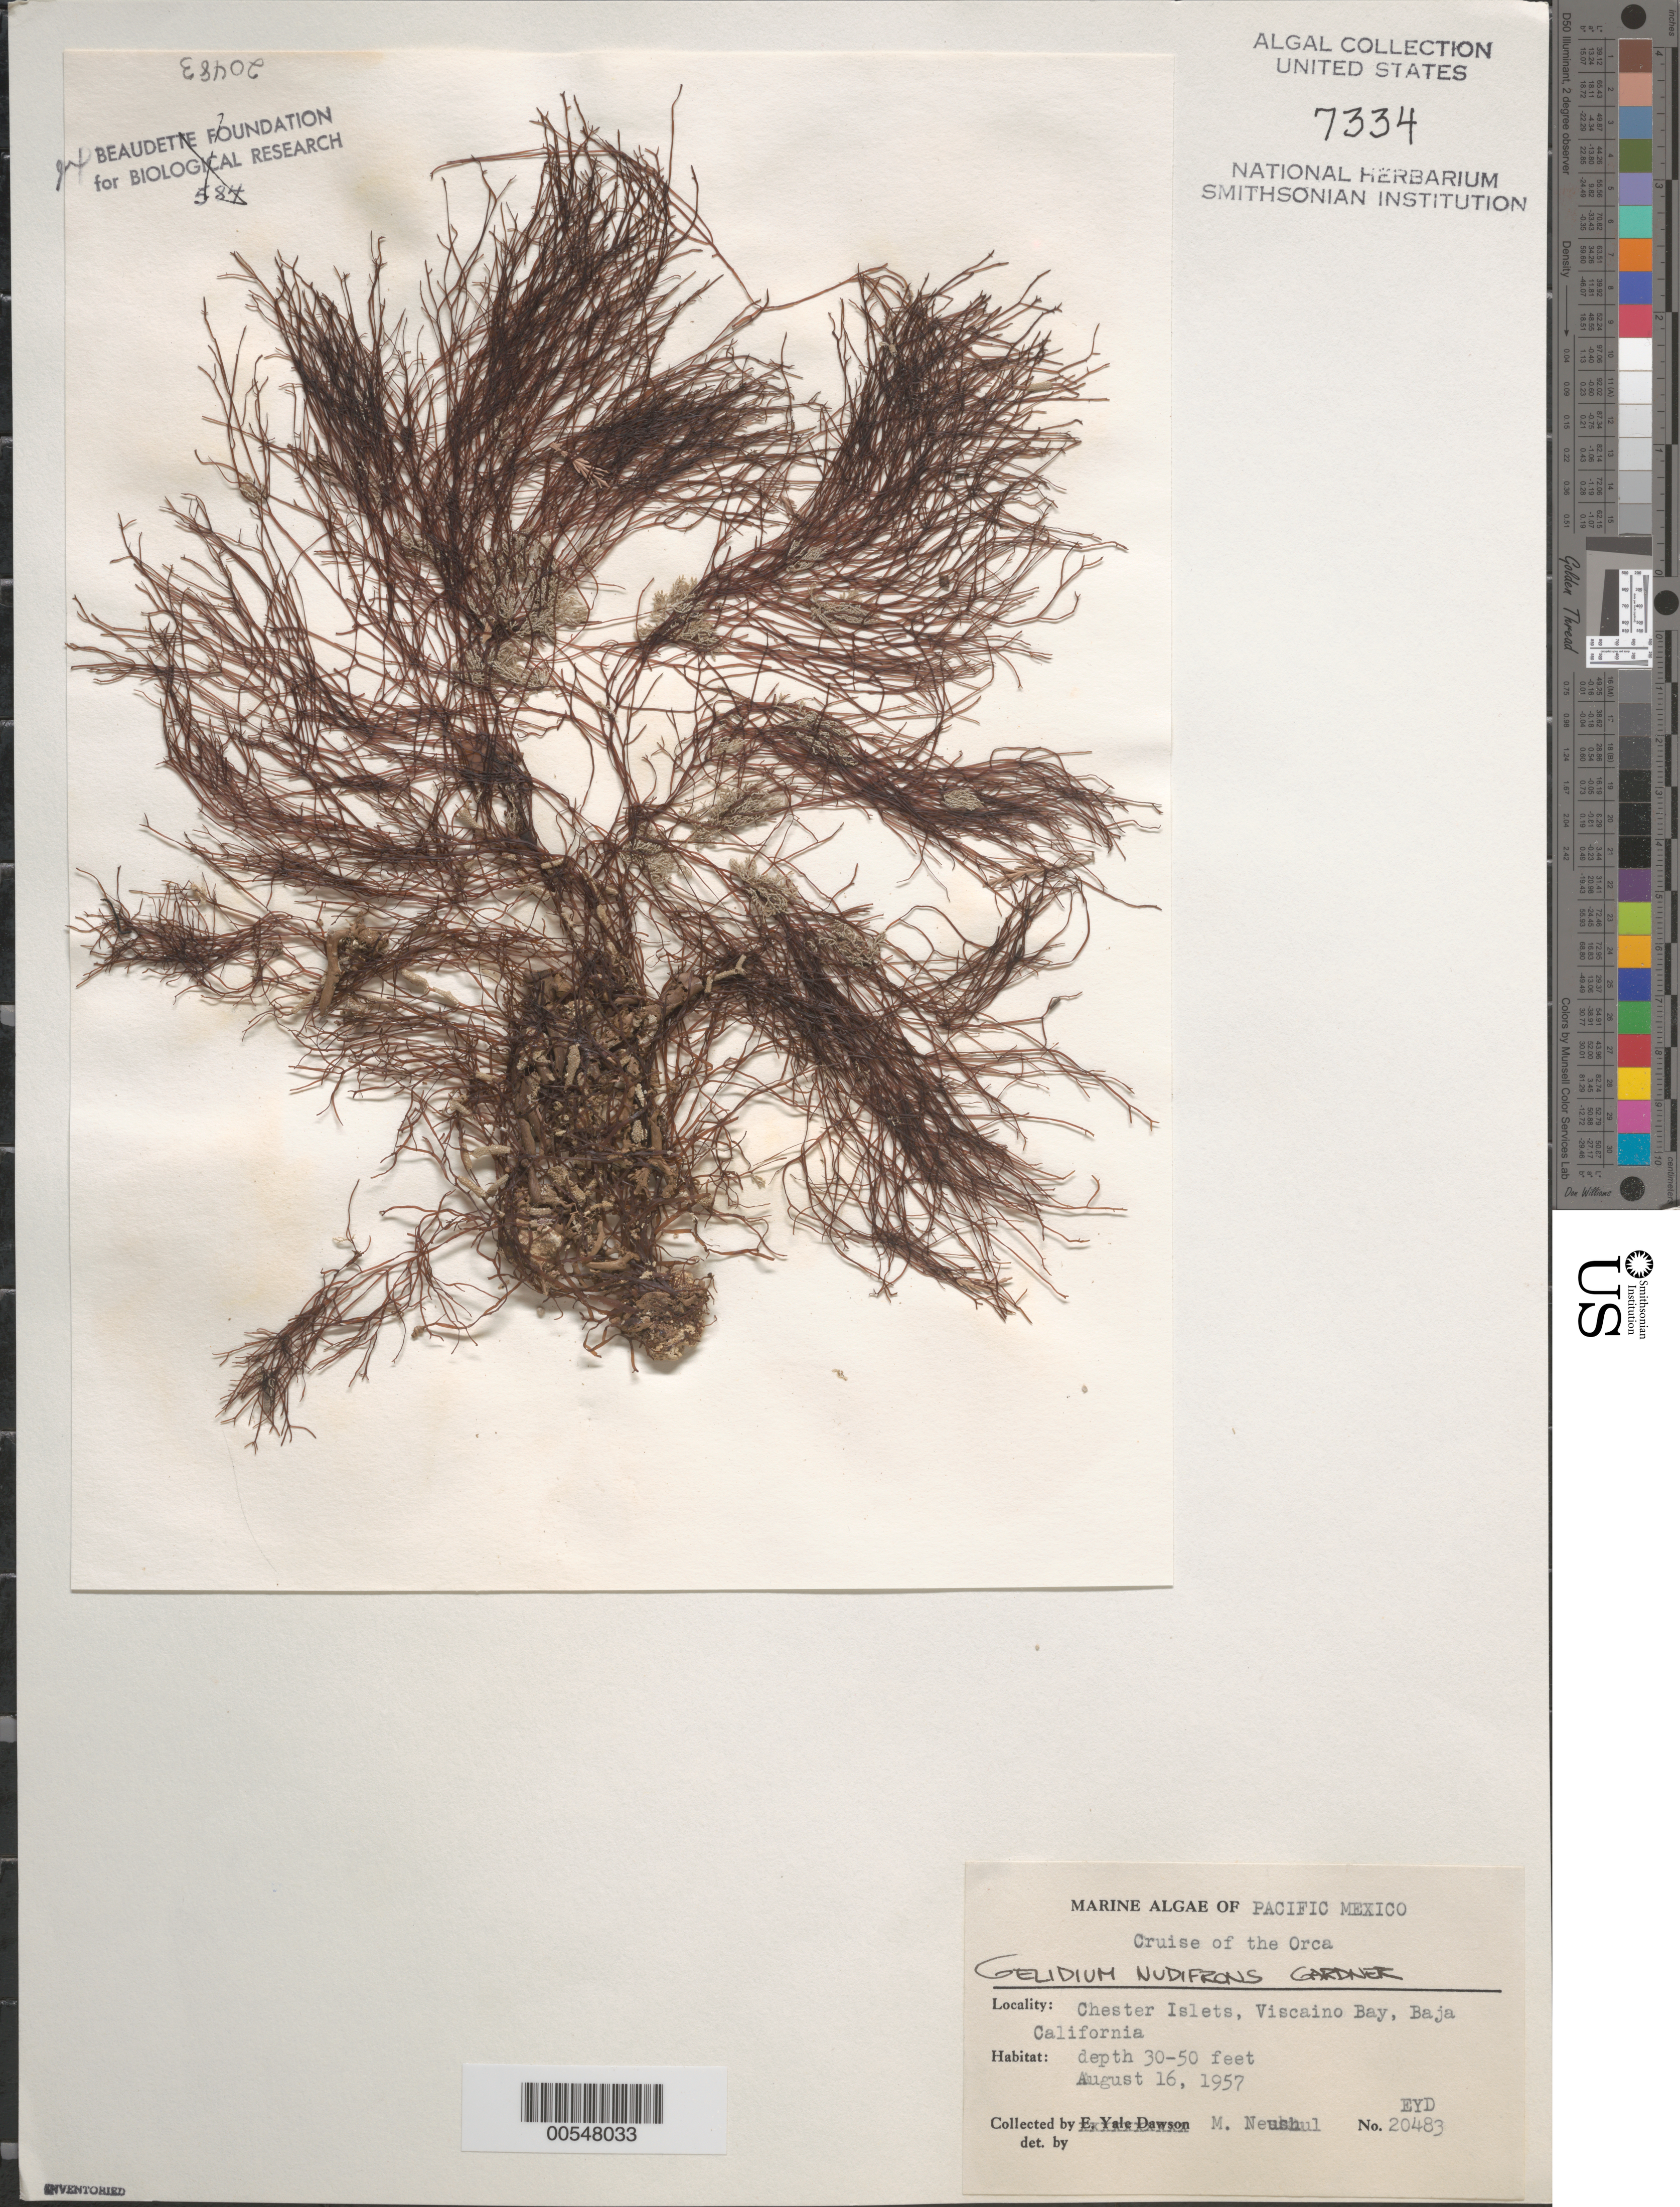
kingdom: Plantae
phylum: Rhodophyta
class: Florideophyceae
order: Gelidiales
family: Gelidiaceae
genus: Gelidium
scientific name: Gelidium nudifrons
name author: N.L. Gardner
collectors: M. Neushul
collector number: EYD 20483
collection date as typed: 16 Aug 1957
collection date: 1957-08-16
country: Mexico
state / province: Baja California Sur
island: Chester Islets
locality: Bahia Sebastian Vizcaino (Viscaino Bay)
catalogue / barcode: US 7334